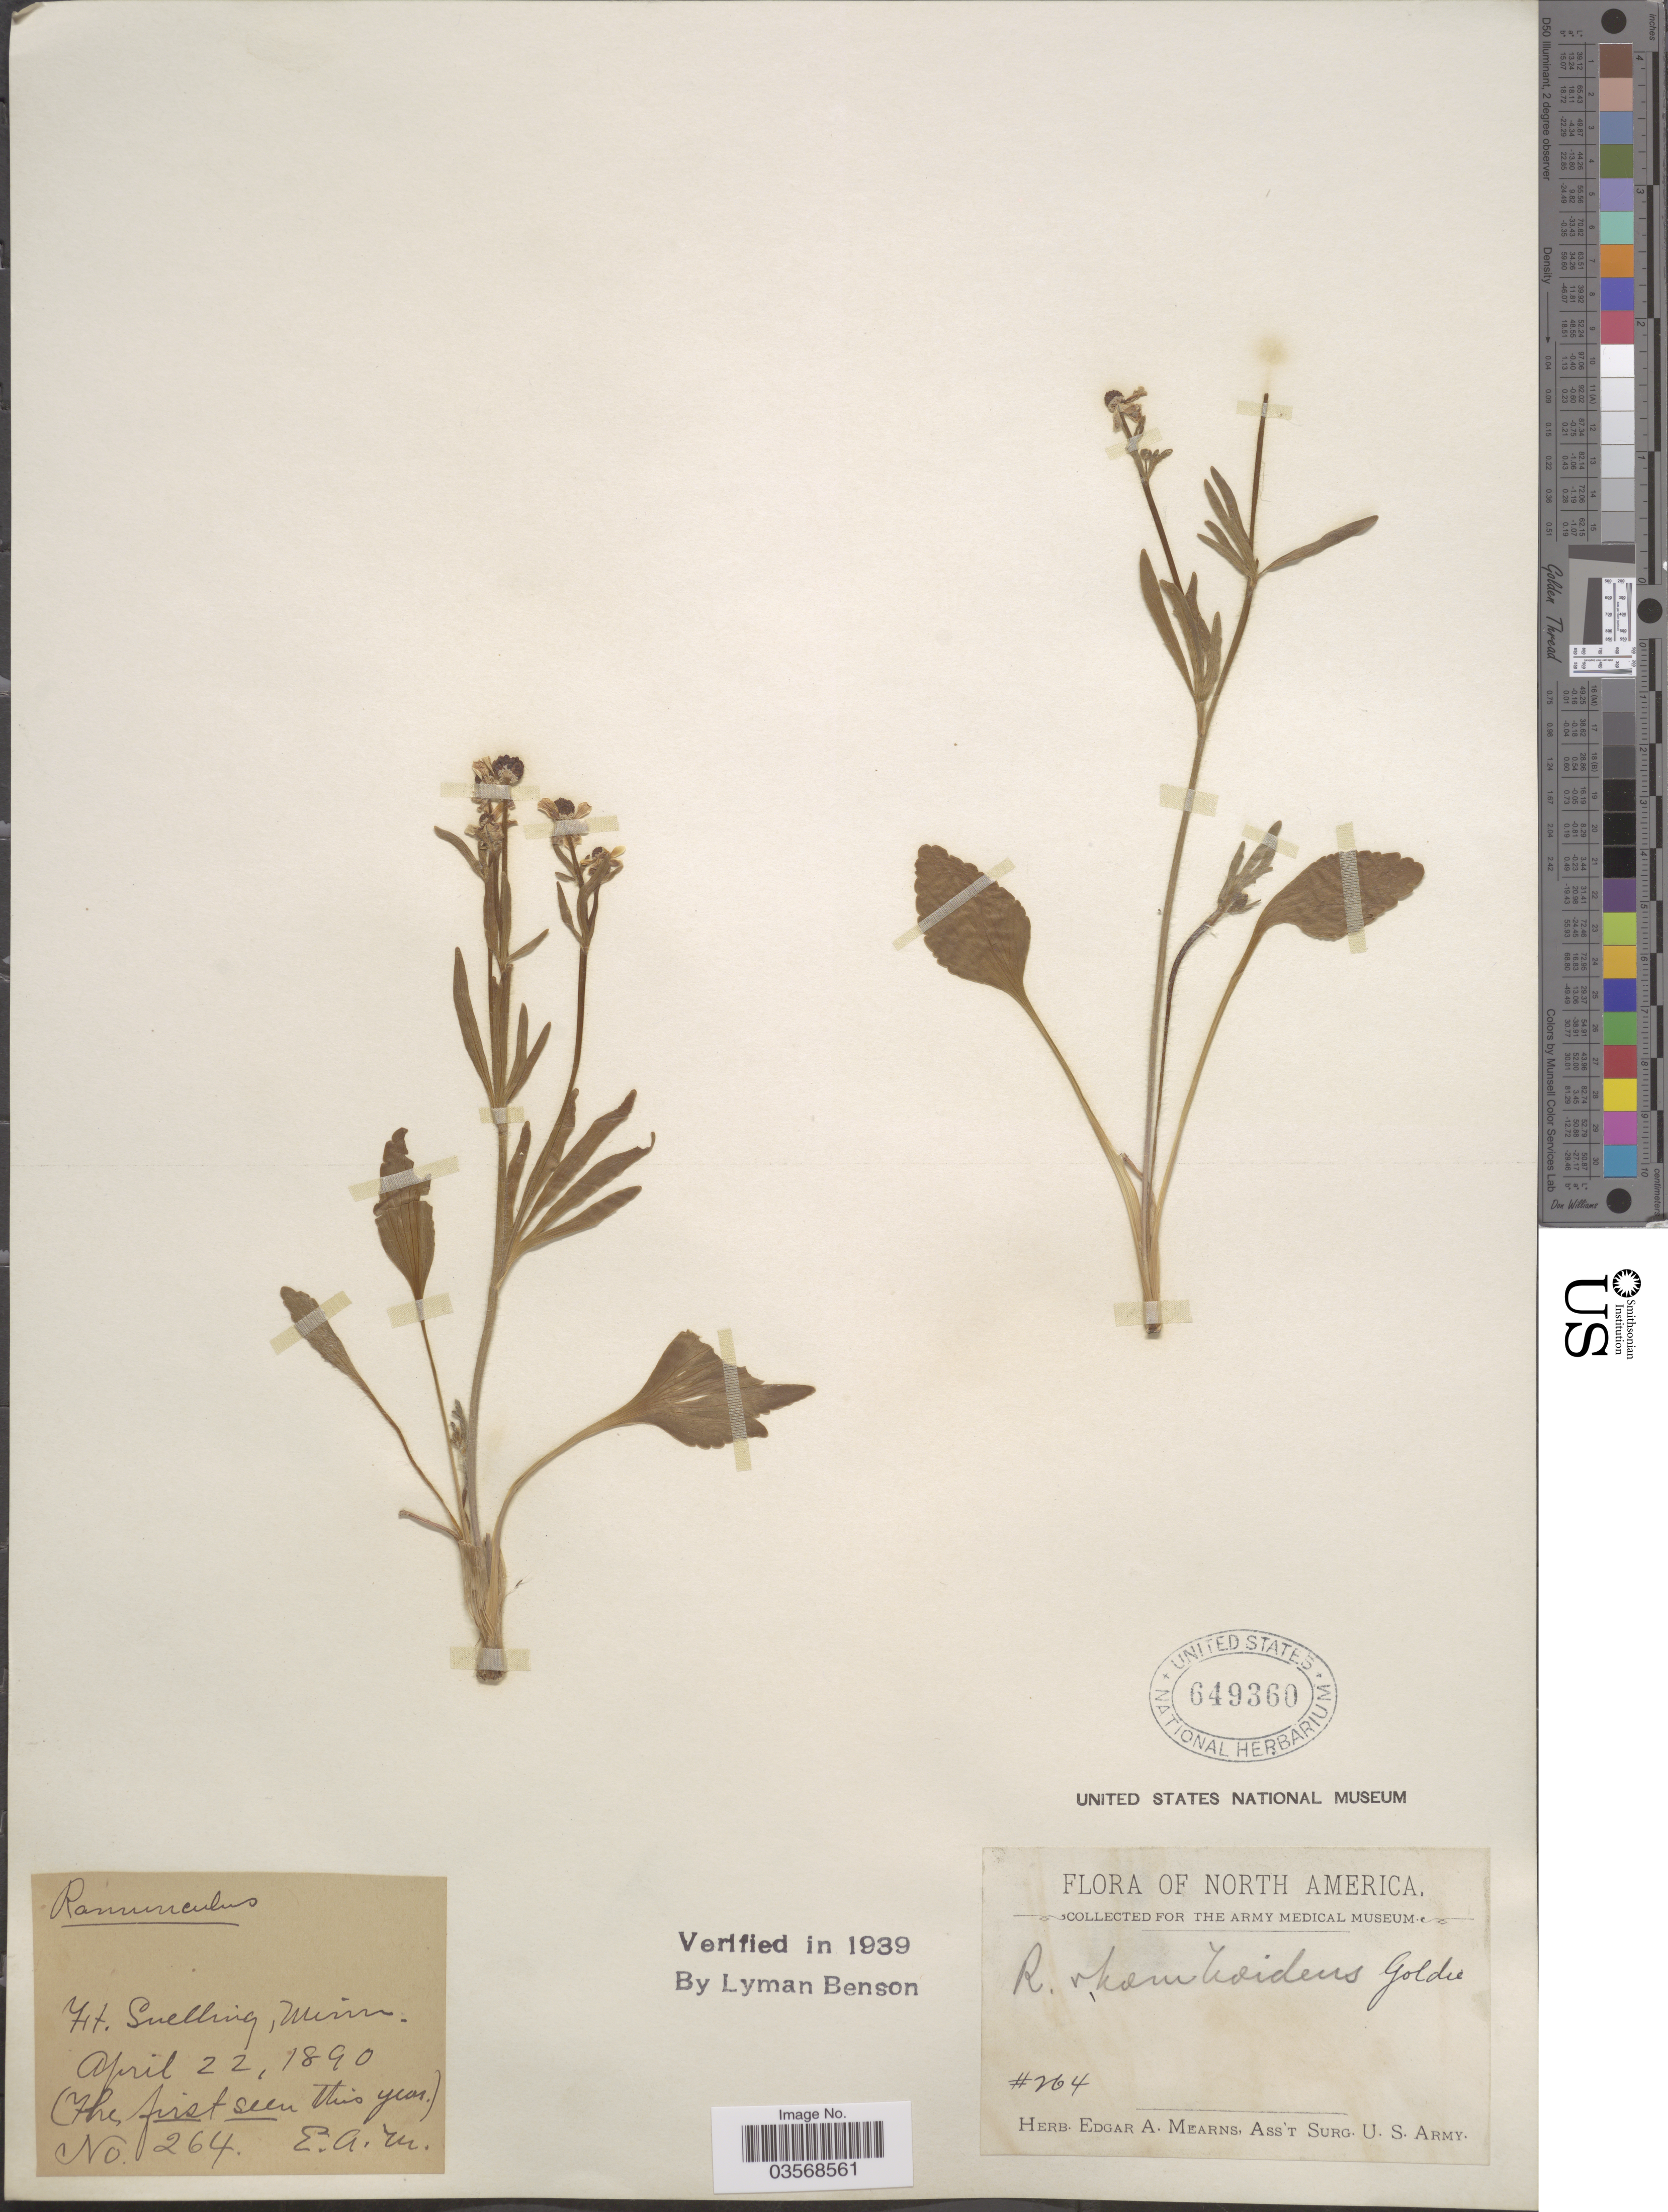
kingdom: Plantae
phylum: Tracheophyta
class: Magnoliopsida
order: Ranunculales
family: Ranunculaceae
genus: Ranunculus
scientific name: Ranunculus ovalis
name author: Raf.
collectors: E. A. Mearns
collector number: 264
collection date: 1890-04-22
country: United States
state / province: Minnesota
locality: Ft. Snelling.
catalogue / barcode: US 649360